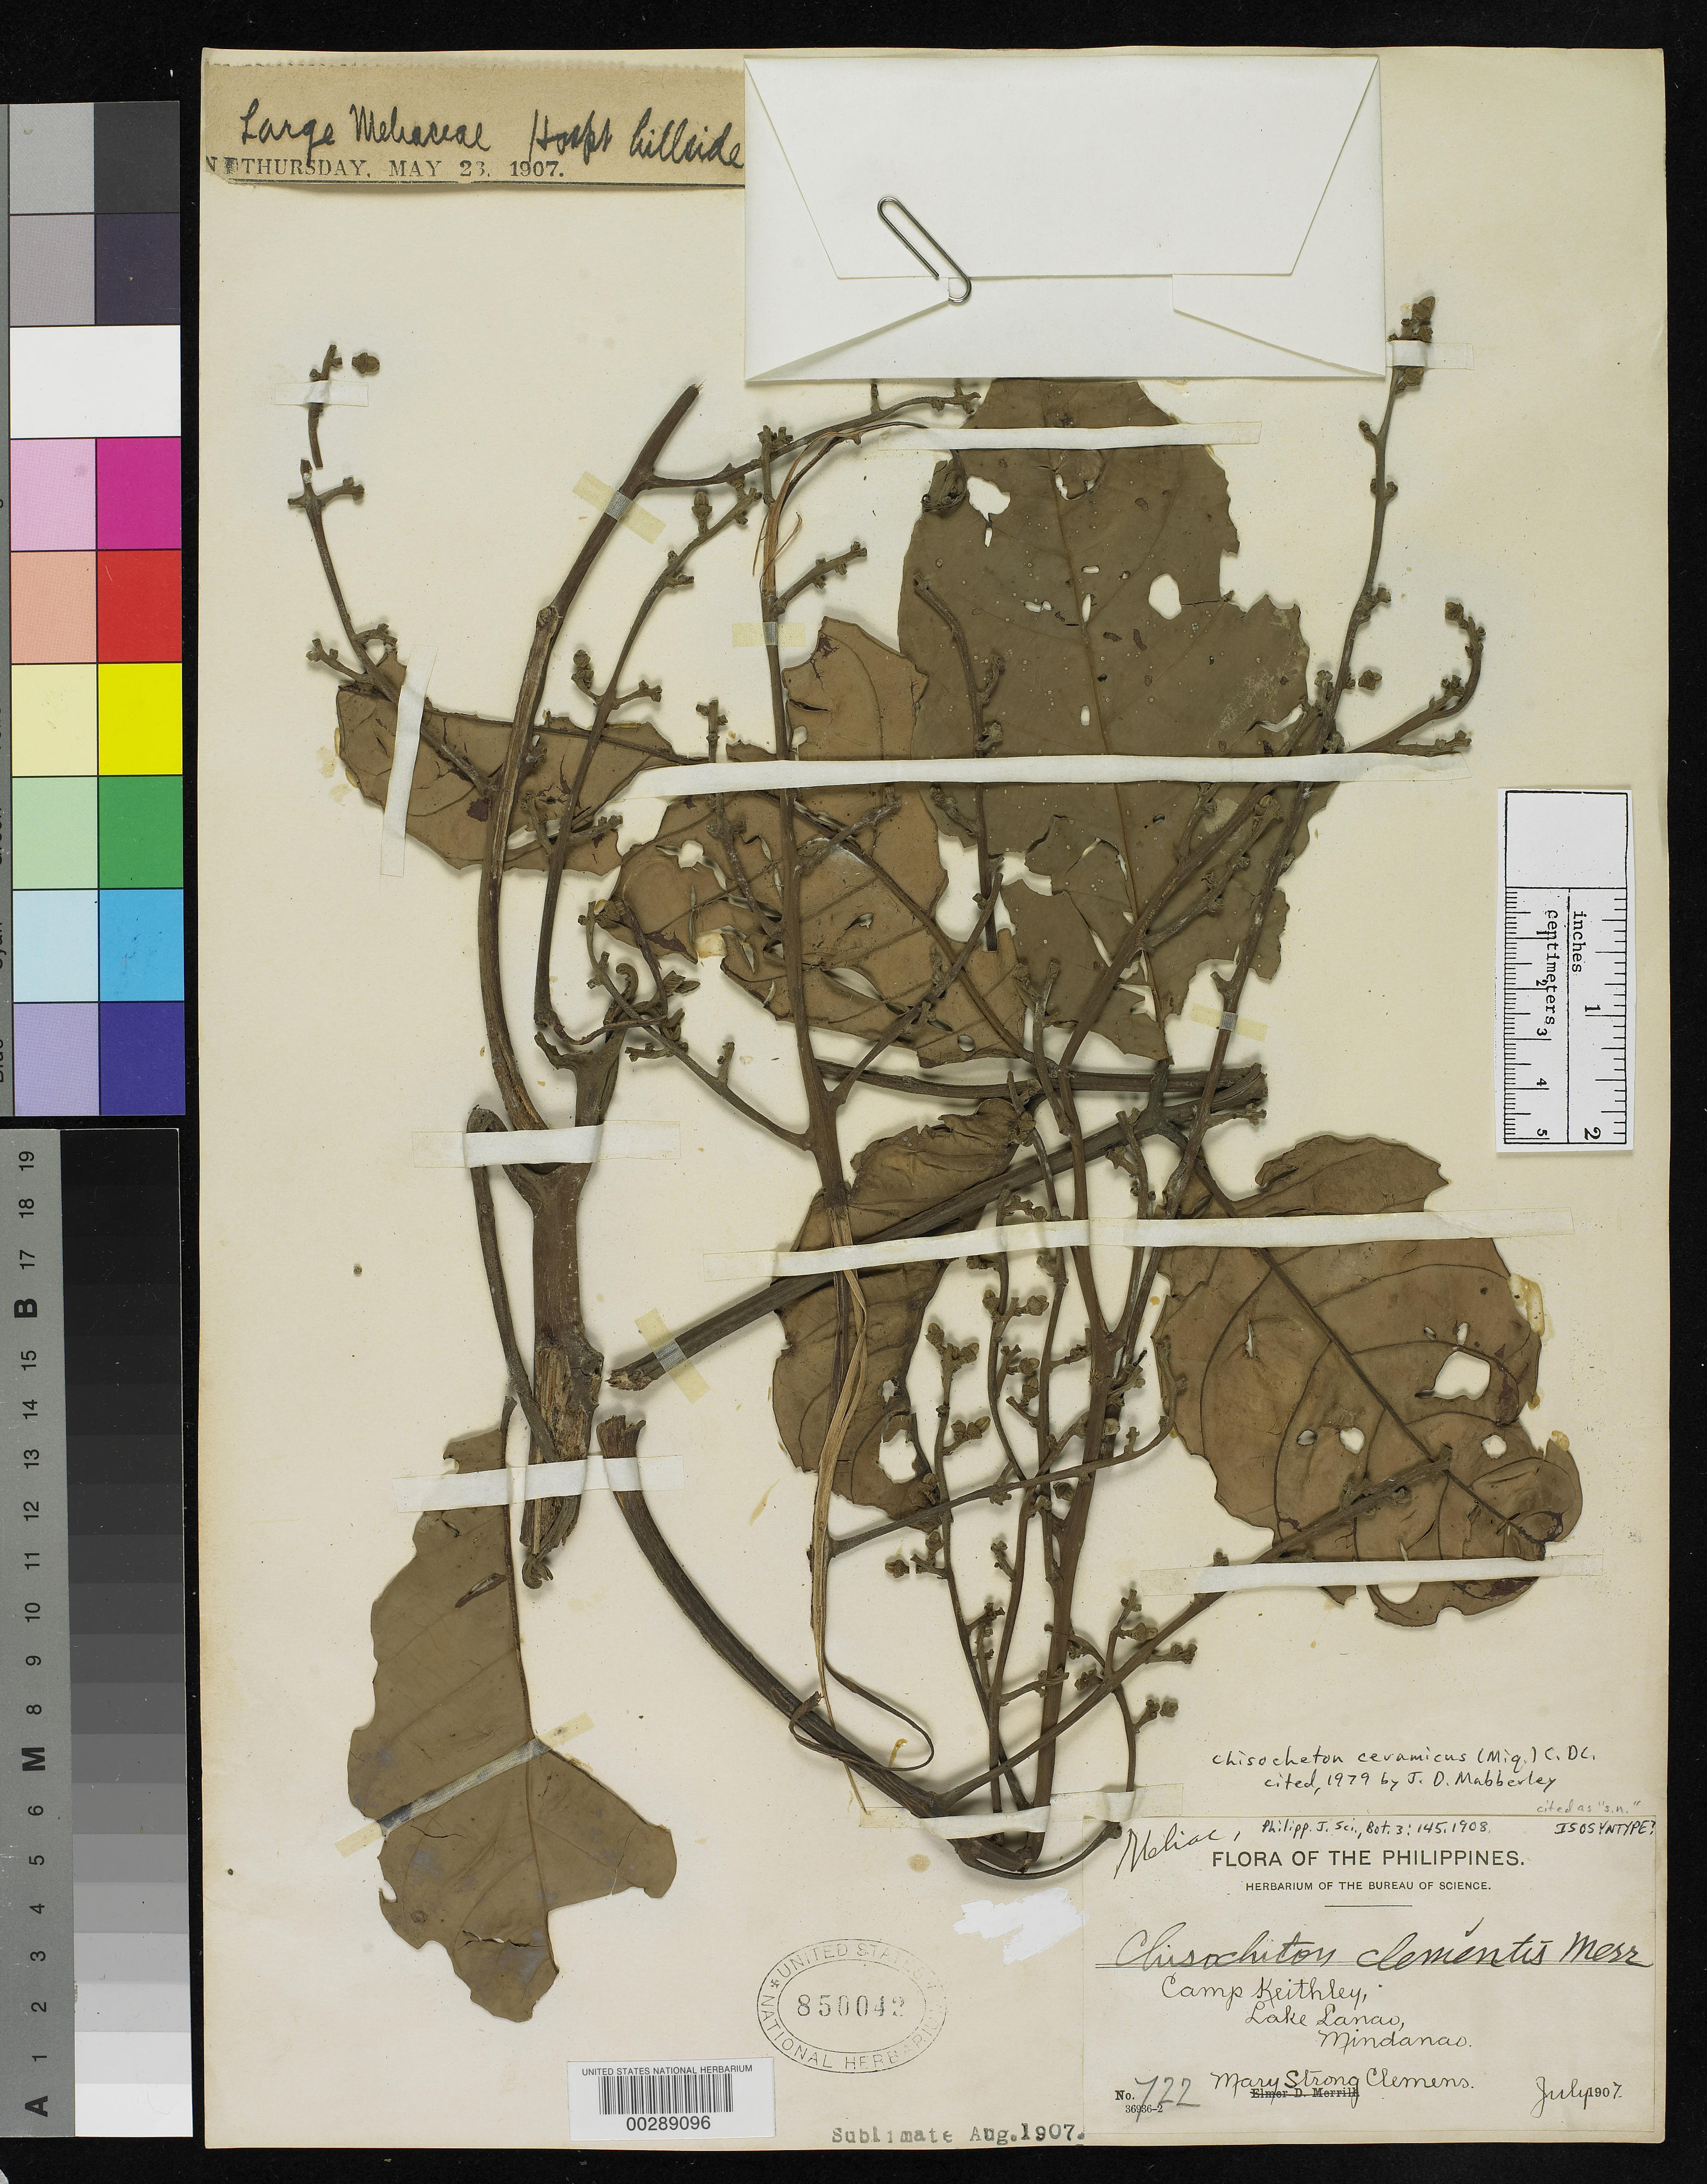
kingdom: Plantae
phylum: Tracheophyta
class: Magnoliopsida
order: Sapindales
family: Meliaceae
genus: Chisocheton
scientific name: Chisocheton clementis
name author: Merr.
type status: Isosyntype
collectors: M. S. Clemens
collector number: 722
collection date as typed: Jul 1907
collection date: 1907-07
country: Philippines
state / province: Muslim Mindanao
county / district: Lanao del Sur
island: Mindanao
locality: Lake Lanao, Camp Keithley.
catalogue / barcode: US 850042